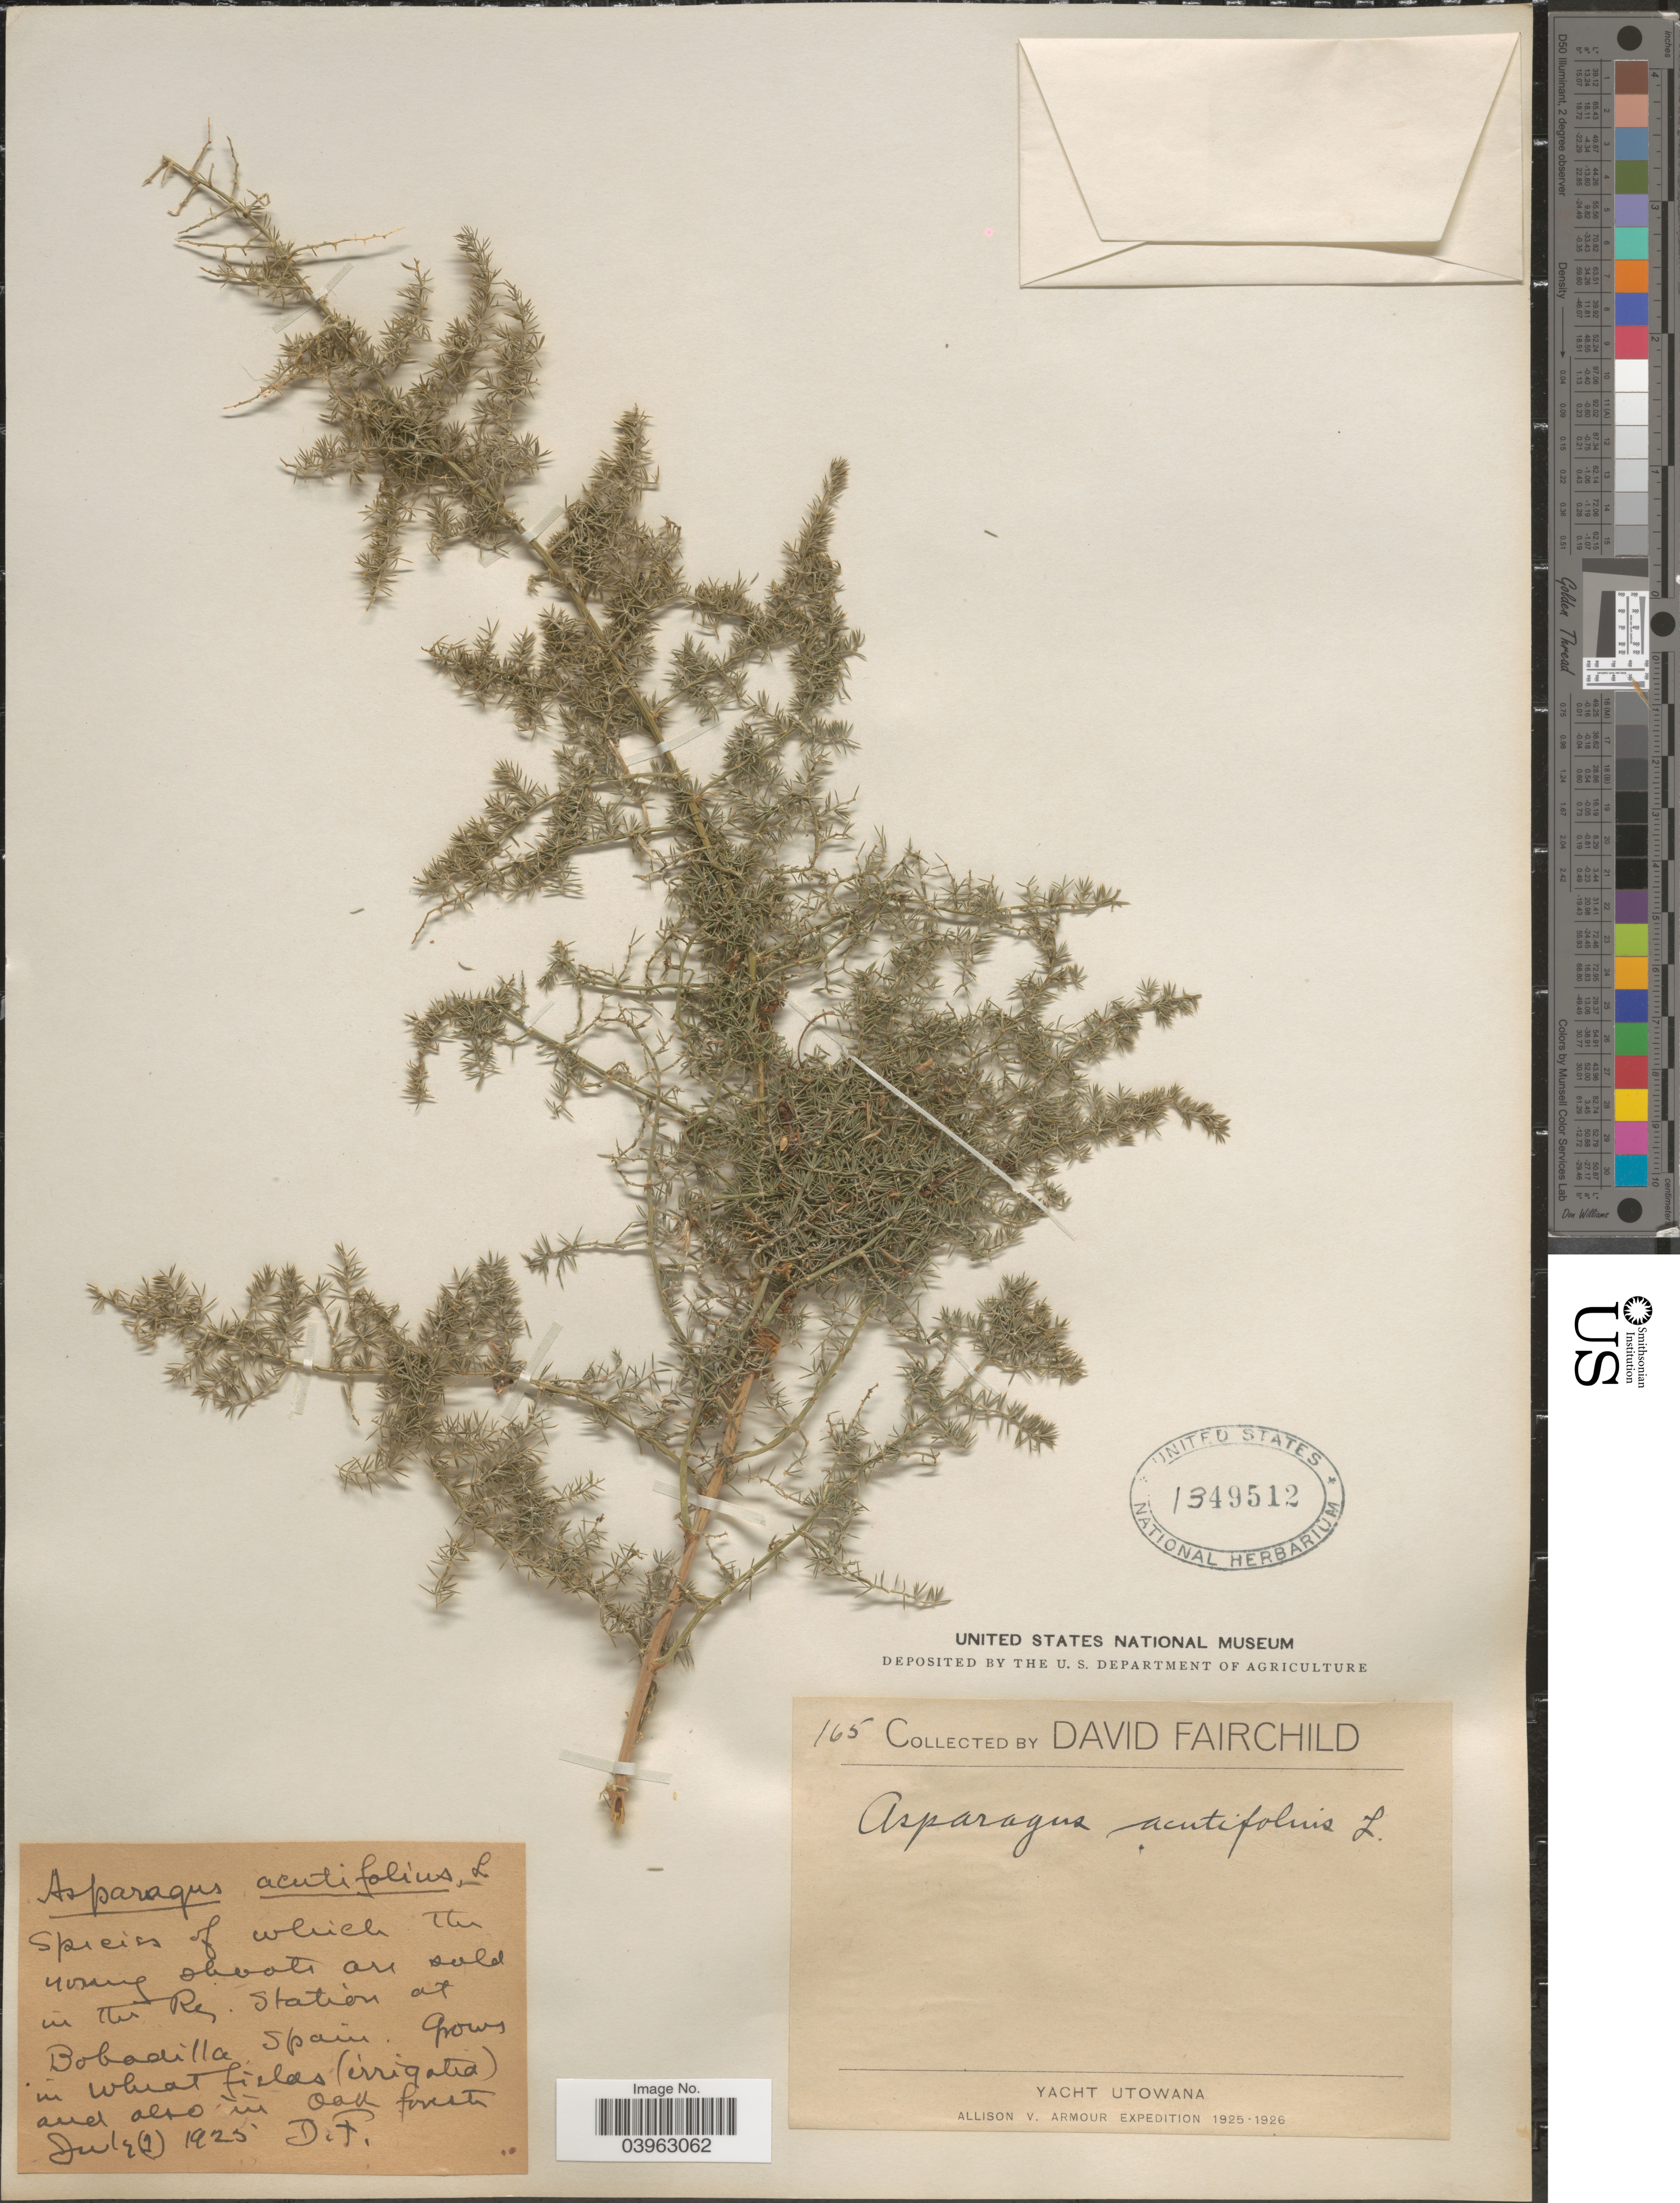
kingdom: Plantae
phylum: Tracheophyta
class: Liliopsida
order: Asparagales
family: Asparagaceae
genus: Asparagus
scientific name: Asparagus acutifolius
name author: L.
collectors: D. Fairchild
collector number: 165?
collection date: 1925-07-03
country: Spain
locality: Station at Bobadilla.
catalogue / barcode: US 1349512